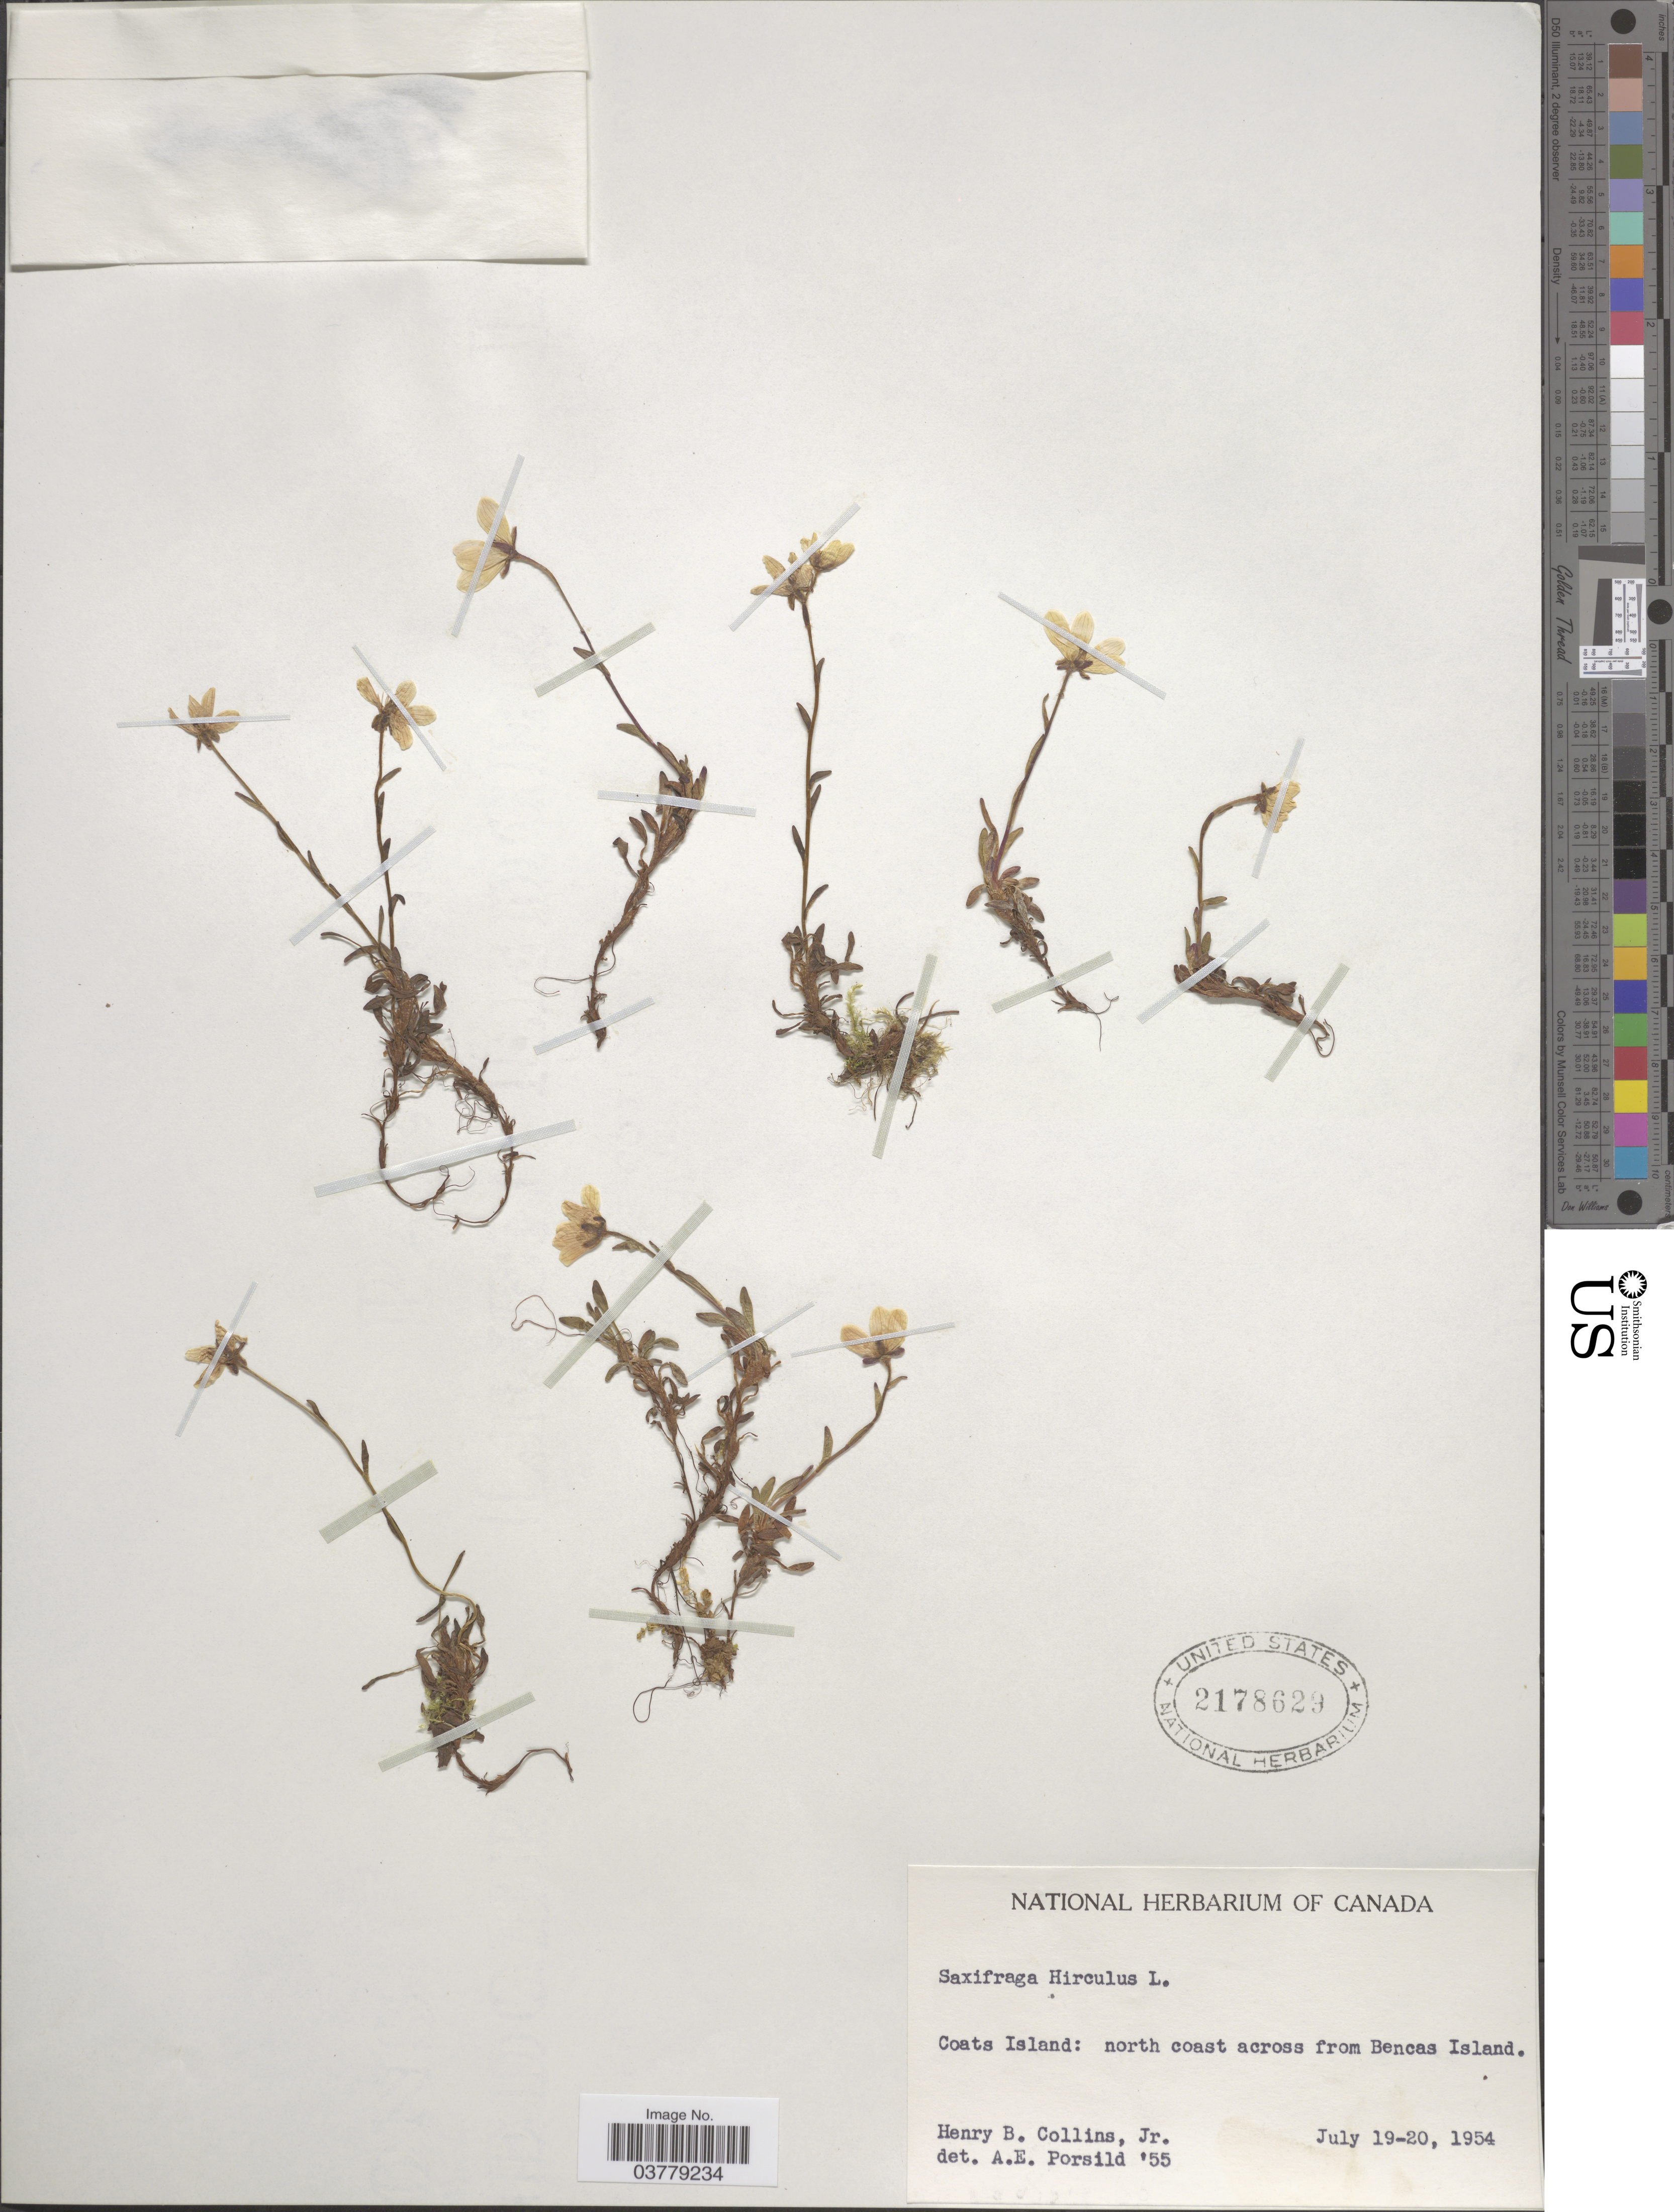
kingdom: Plantae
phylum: Tracheophyta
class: Magnoliopsida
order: Saxifragales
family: Saxifragaceae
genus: Saxifraga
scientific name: Saxifraga hirculus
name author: L.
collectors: H. Collins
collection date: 1954-07-19/1954-07-20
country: Canada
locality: Coats Island: north coast across from Bencas Island.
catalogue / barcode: US 2178629